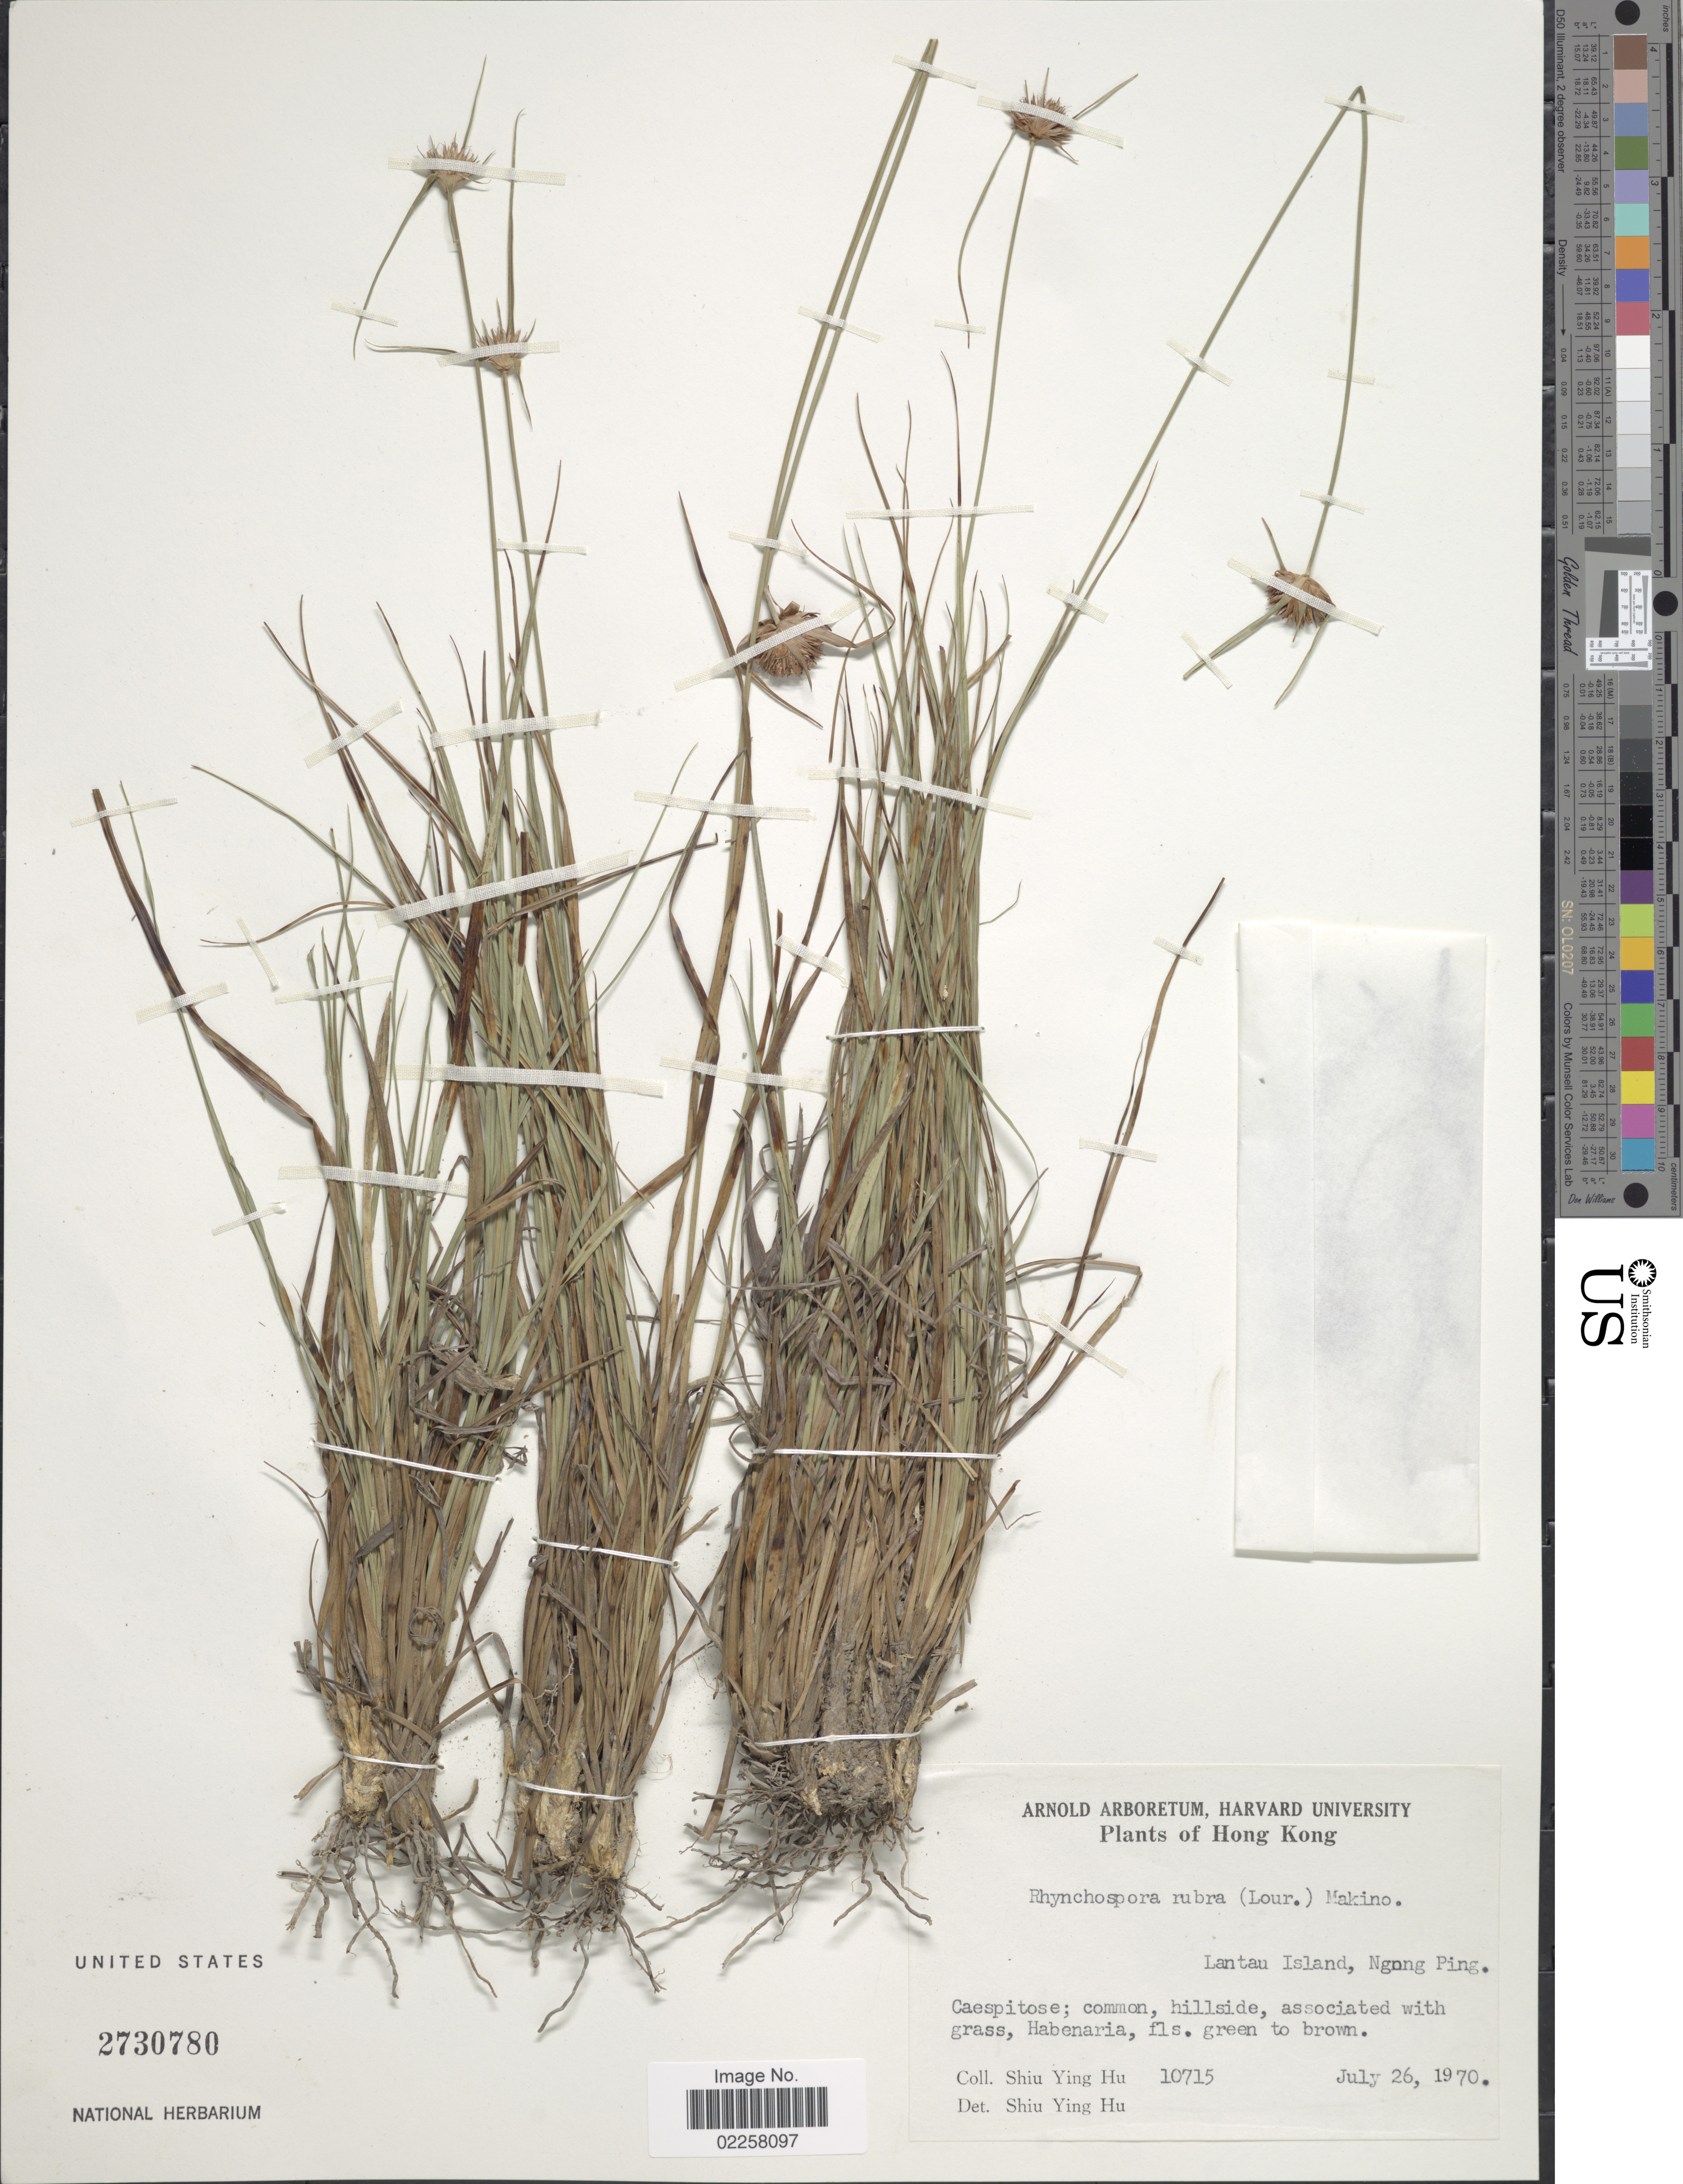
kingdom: Plantae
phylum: Tracheophyta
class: Liliopsida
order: Poales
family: Cyperaceae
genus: Rhynchospora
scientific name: Rhynchospora rubra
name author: (Lour.) Makino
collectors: S. Y. Hu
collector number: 10715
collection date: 1970-07-26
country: China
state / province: Hong Kong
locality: Lantau Island, Ngong Ping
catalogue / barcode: US 2730780